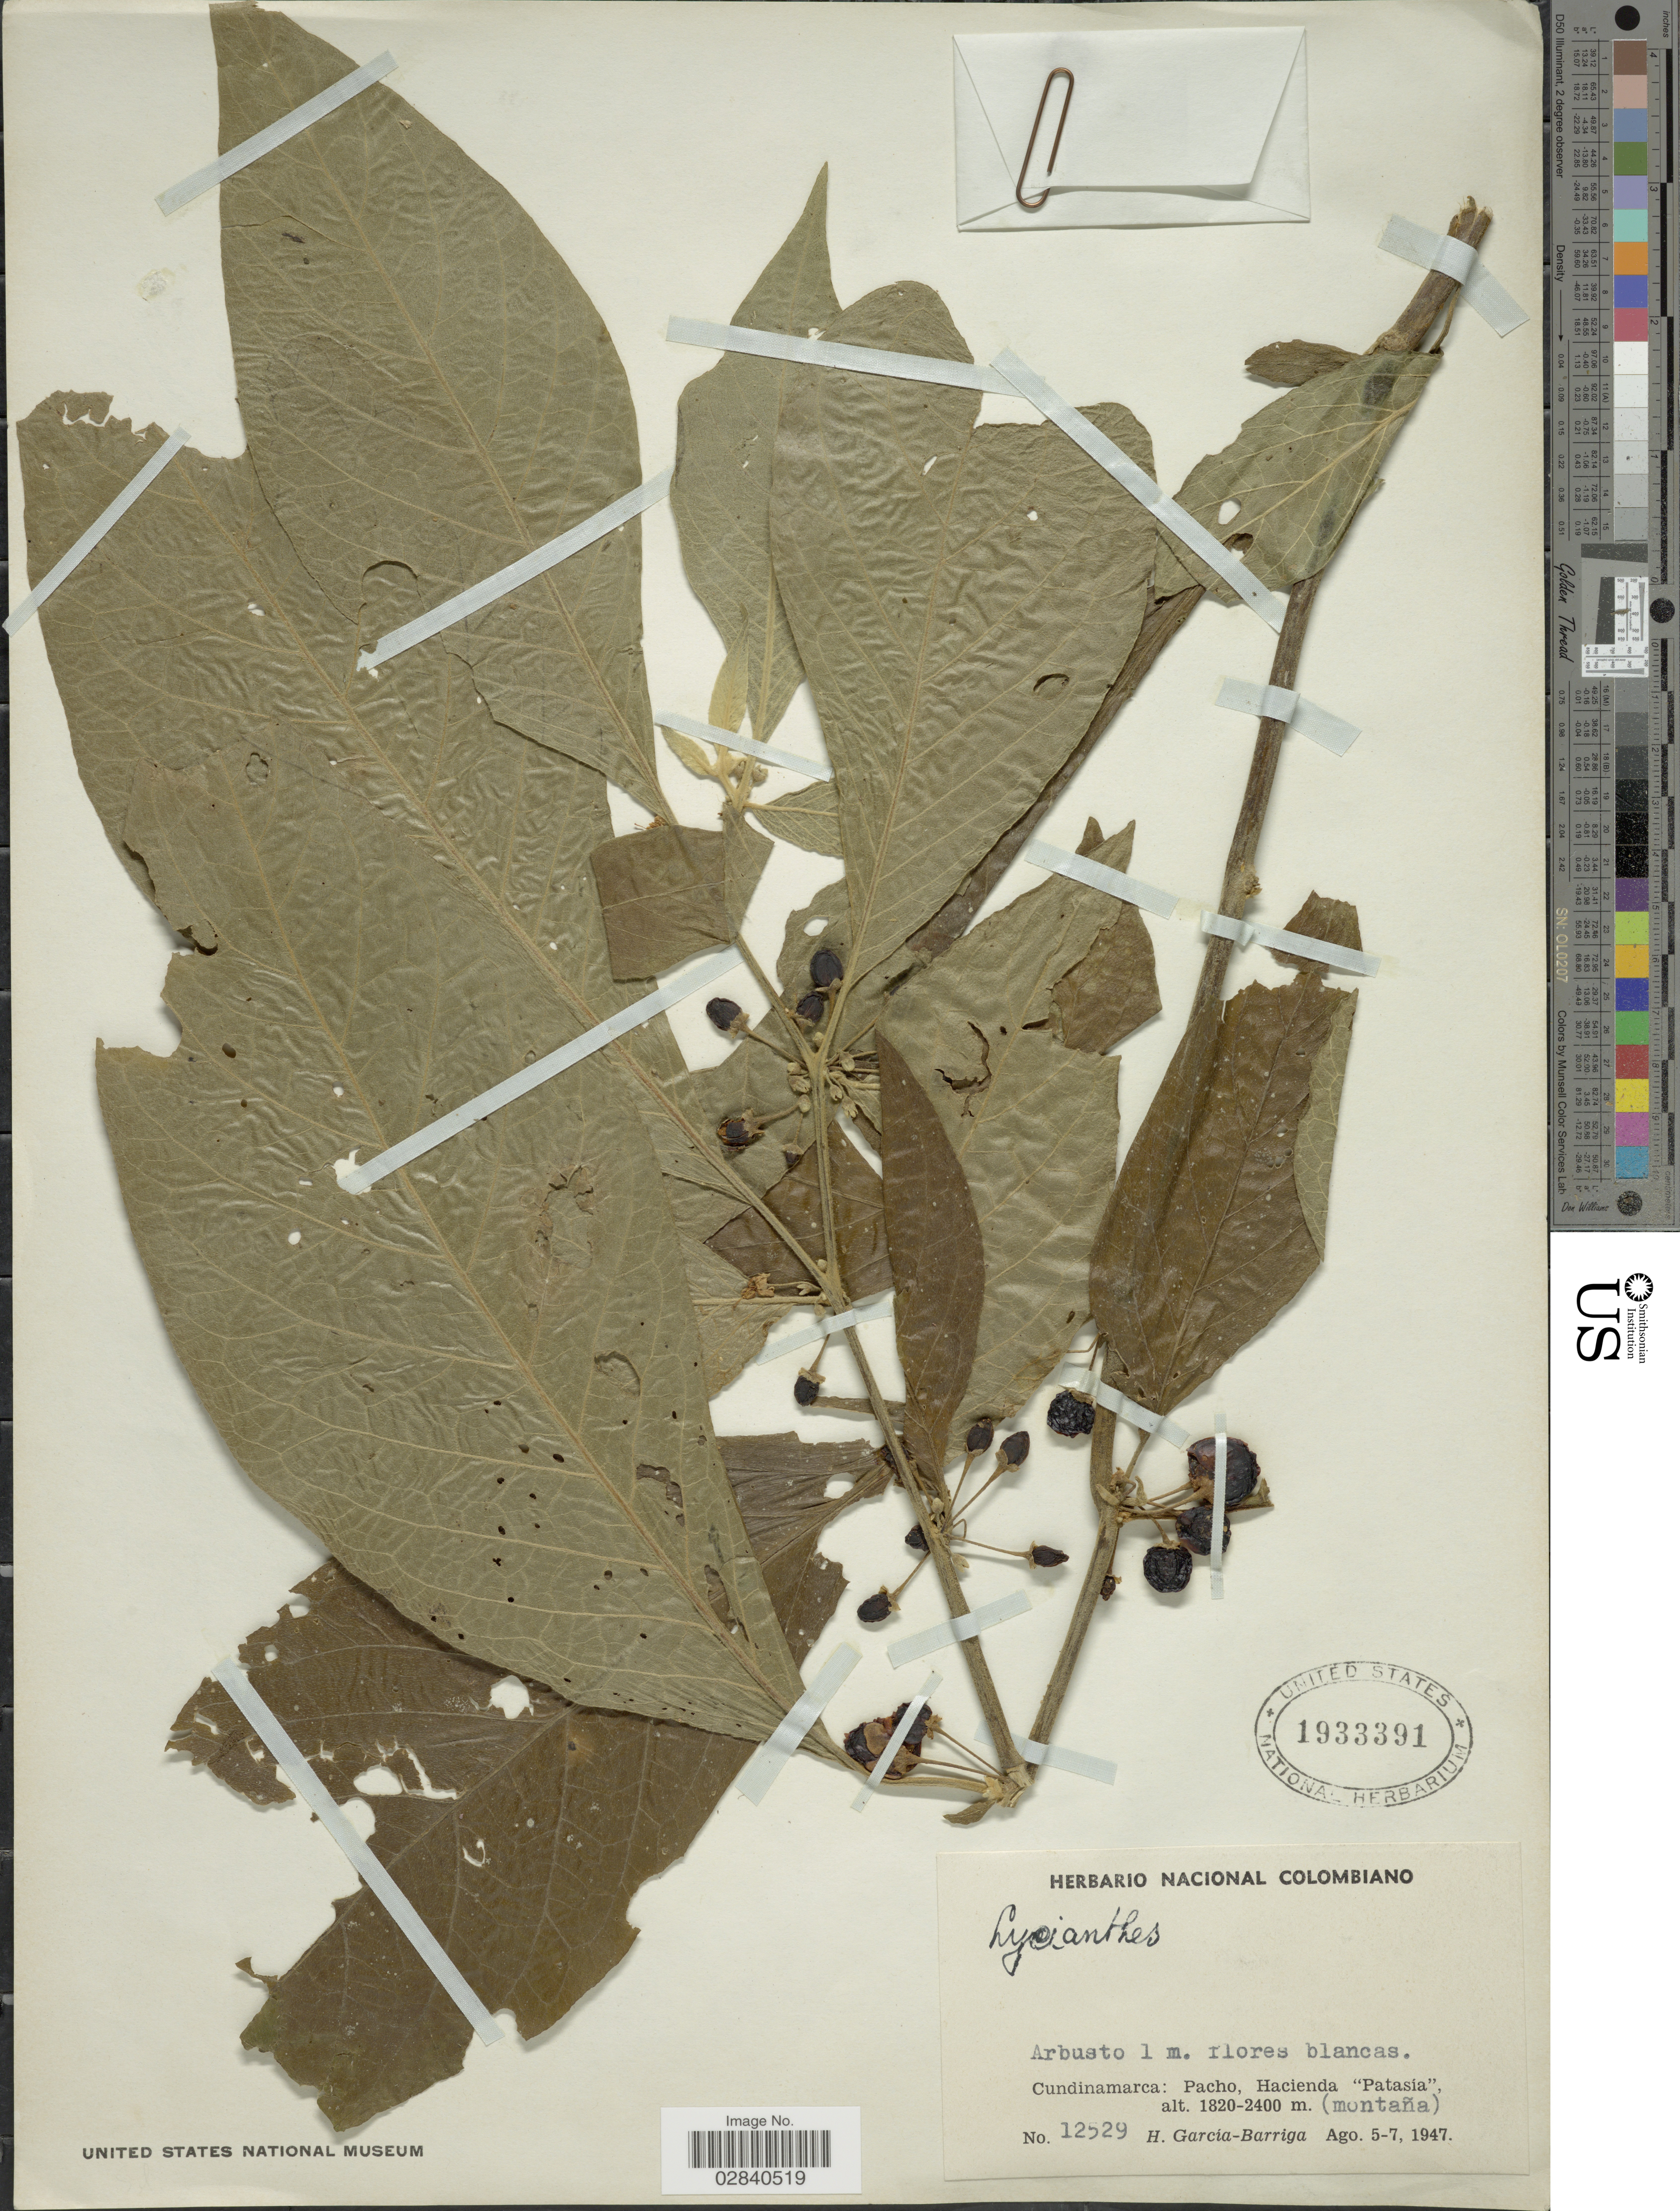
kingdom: Plantae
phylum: Tracheophyta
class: Magnoliopsida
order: Solanales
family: Solanaceae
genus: Lycianthes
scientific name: Lycianthes sp.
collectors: H. García Barriga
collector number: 12529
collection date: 1947-08-05/1947-08-07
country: Colombia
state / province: Cundinamarca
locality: Cundinamarca: Pacho, Hacienda "Patasia".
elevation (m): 1820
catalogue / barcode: US 1933391